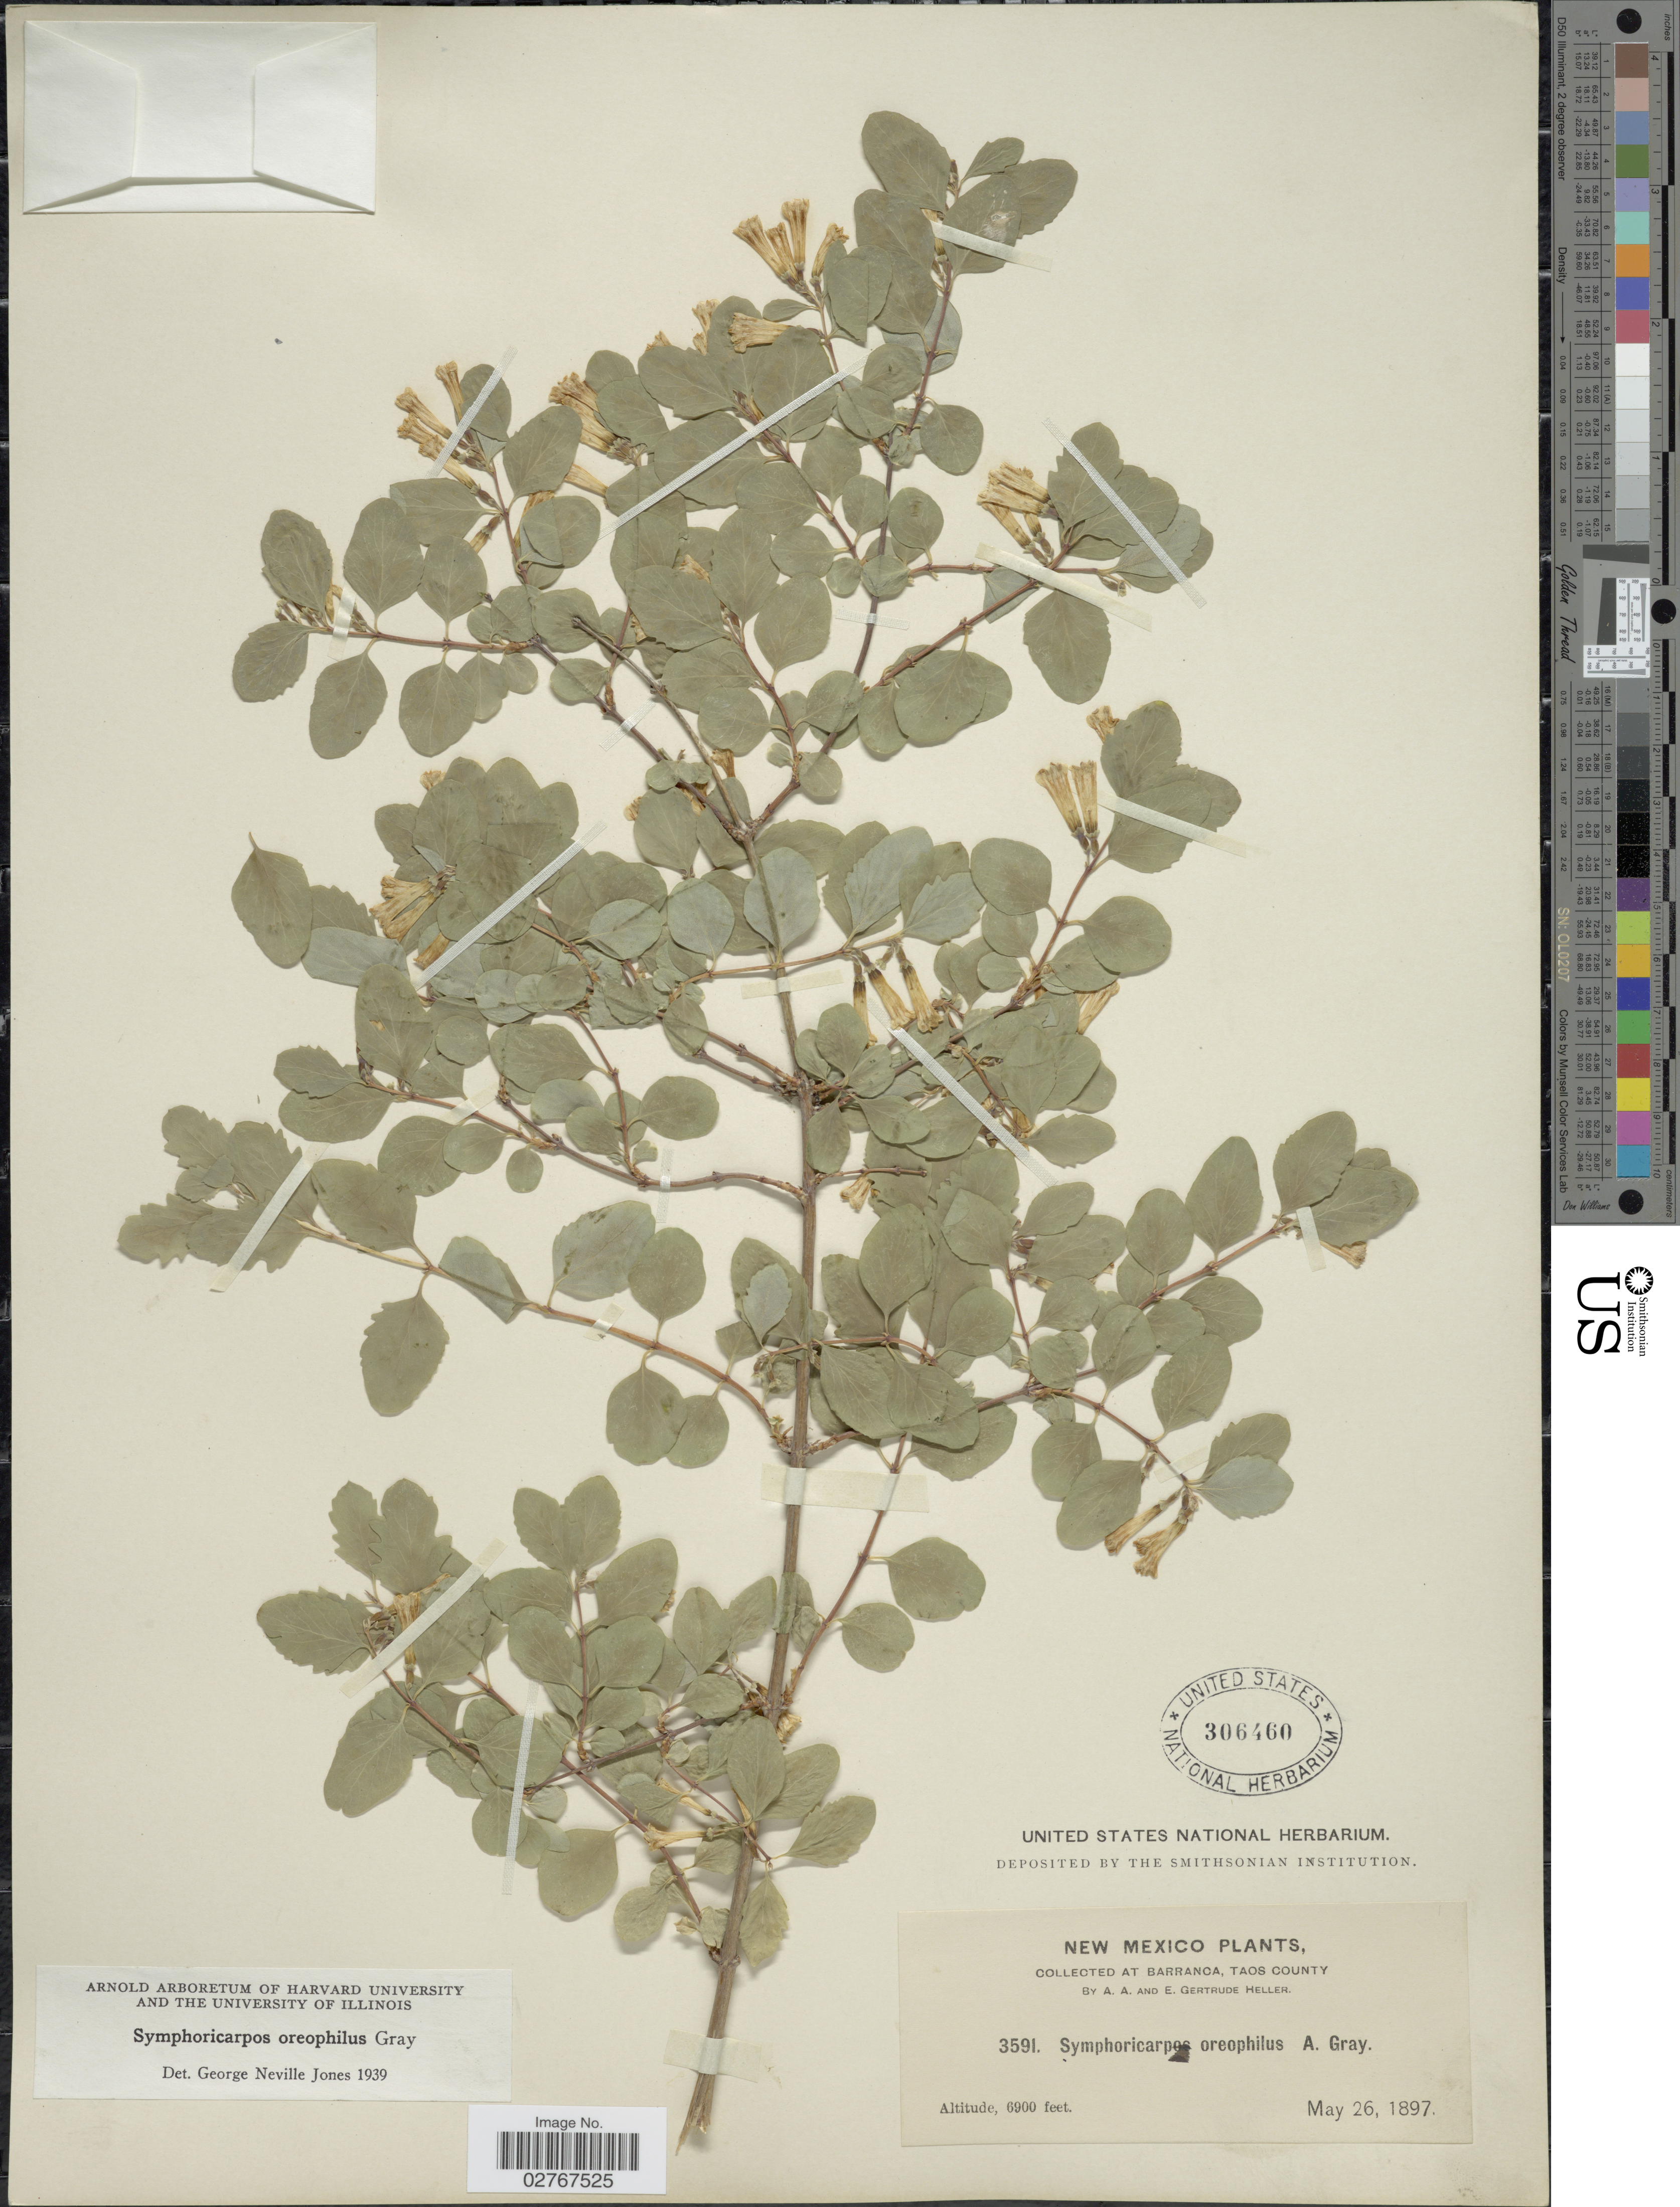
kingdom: Plantae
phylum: Tracheophyta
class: Magnoliopsida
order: Dipsacales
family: Caprifoliaceae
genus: Symphoricarpos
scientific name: Symphoricarpos oreophilus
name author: A. Gray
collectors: A. A. Heller & E. G. Heller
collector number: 3591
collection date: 1897-05-26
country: United States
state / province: New Mexico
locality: Barranca, Taos County.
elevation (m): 2103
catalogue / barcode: US 306460